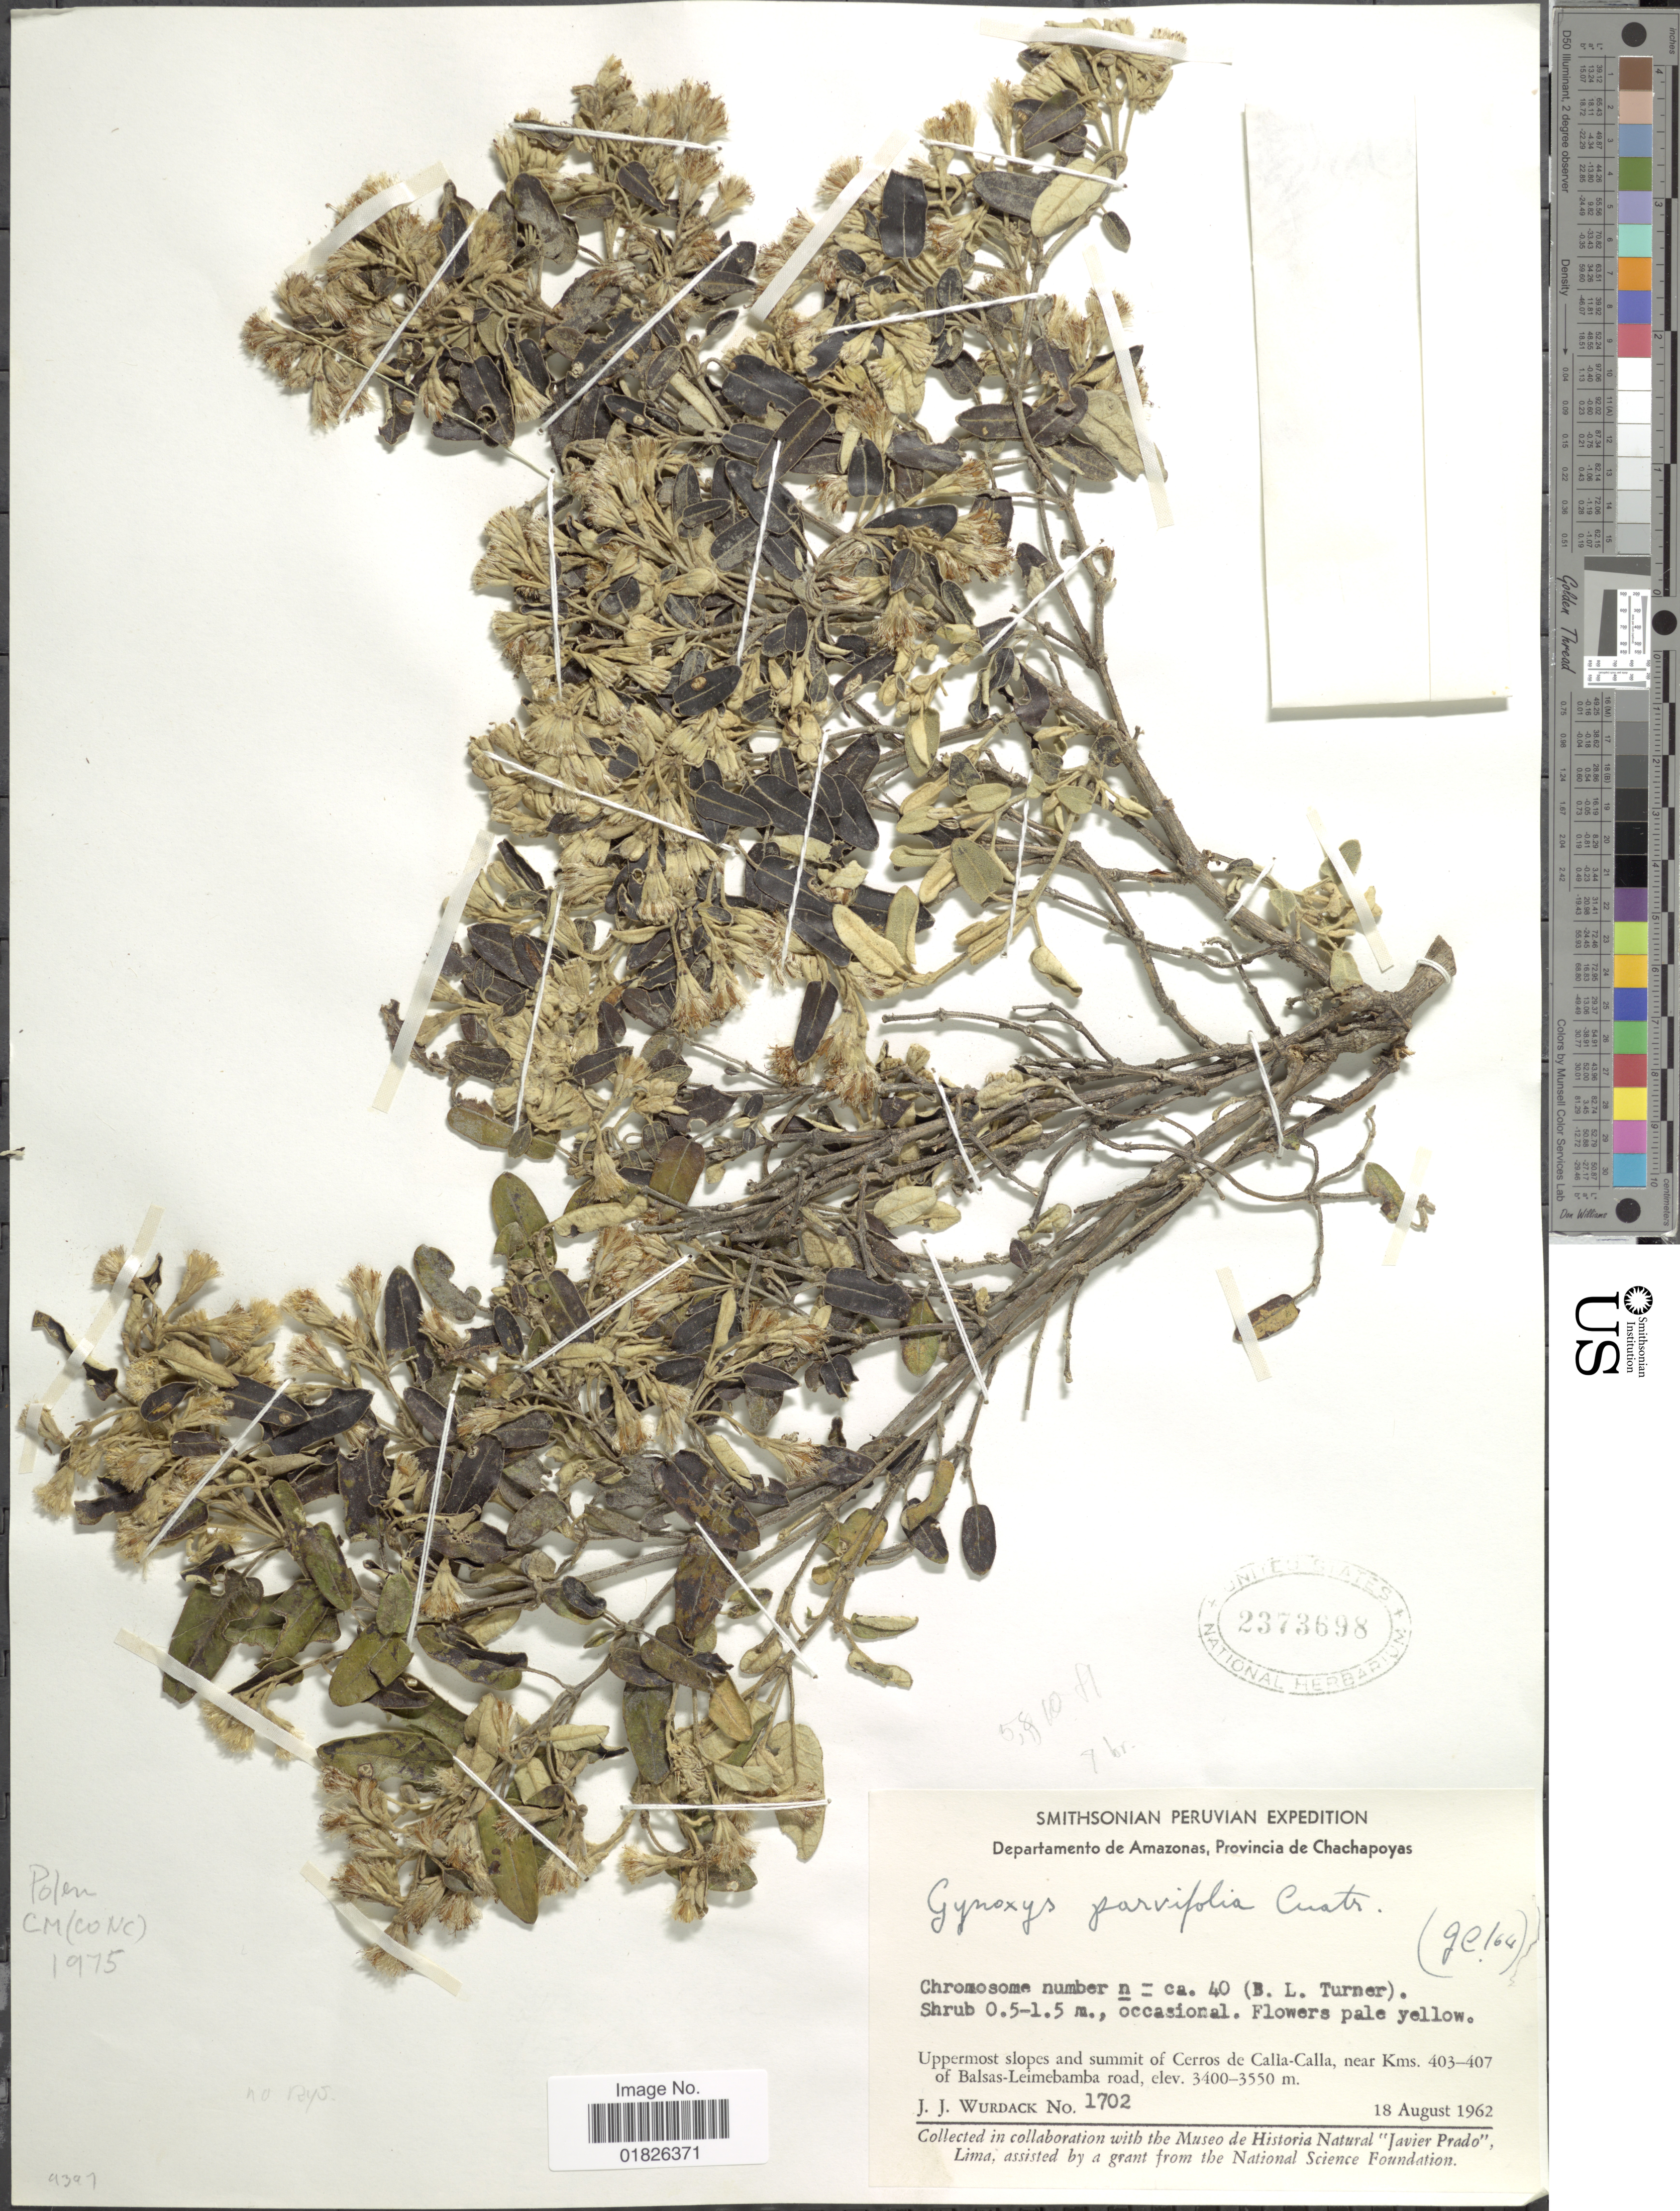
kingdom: Plantae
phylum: Tracheophyta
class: Magnoliopsida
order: Asterales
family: Asteraceae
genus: Gynoxys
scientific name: Gynoxys hutchisonii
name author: H. Rob. & Cuatrec.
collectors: J. J. Wurdack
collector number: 1702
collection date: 1962-08-18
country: Peru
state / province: Amazonas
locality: Provincia de Chachapoyas, uppermost slopes and summit of Cerros de Calla-Calla, near Kms. 402-07 of Balsas-Leimebamba road.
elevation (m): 3400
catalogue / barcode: US 2373698